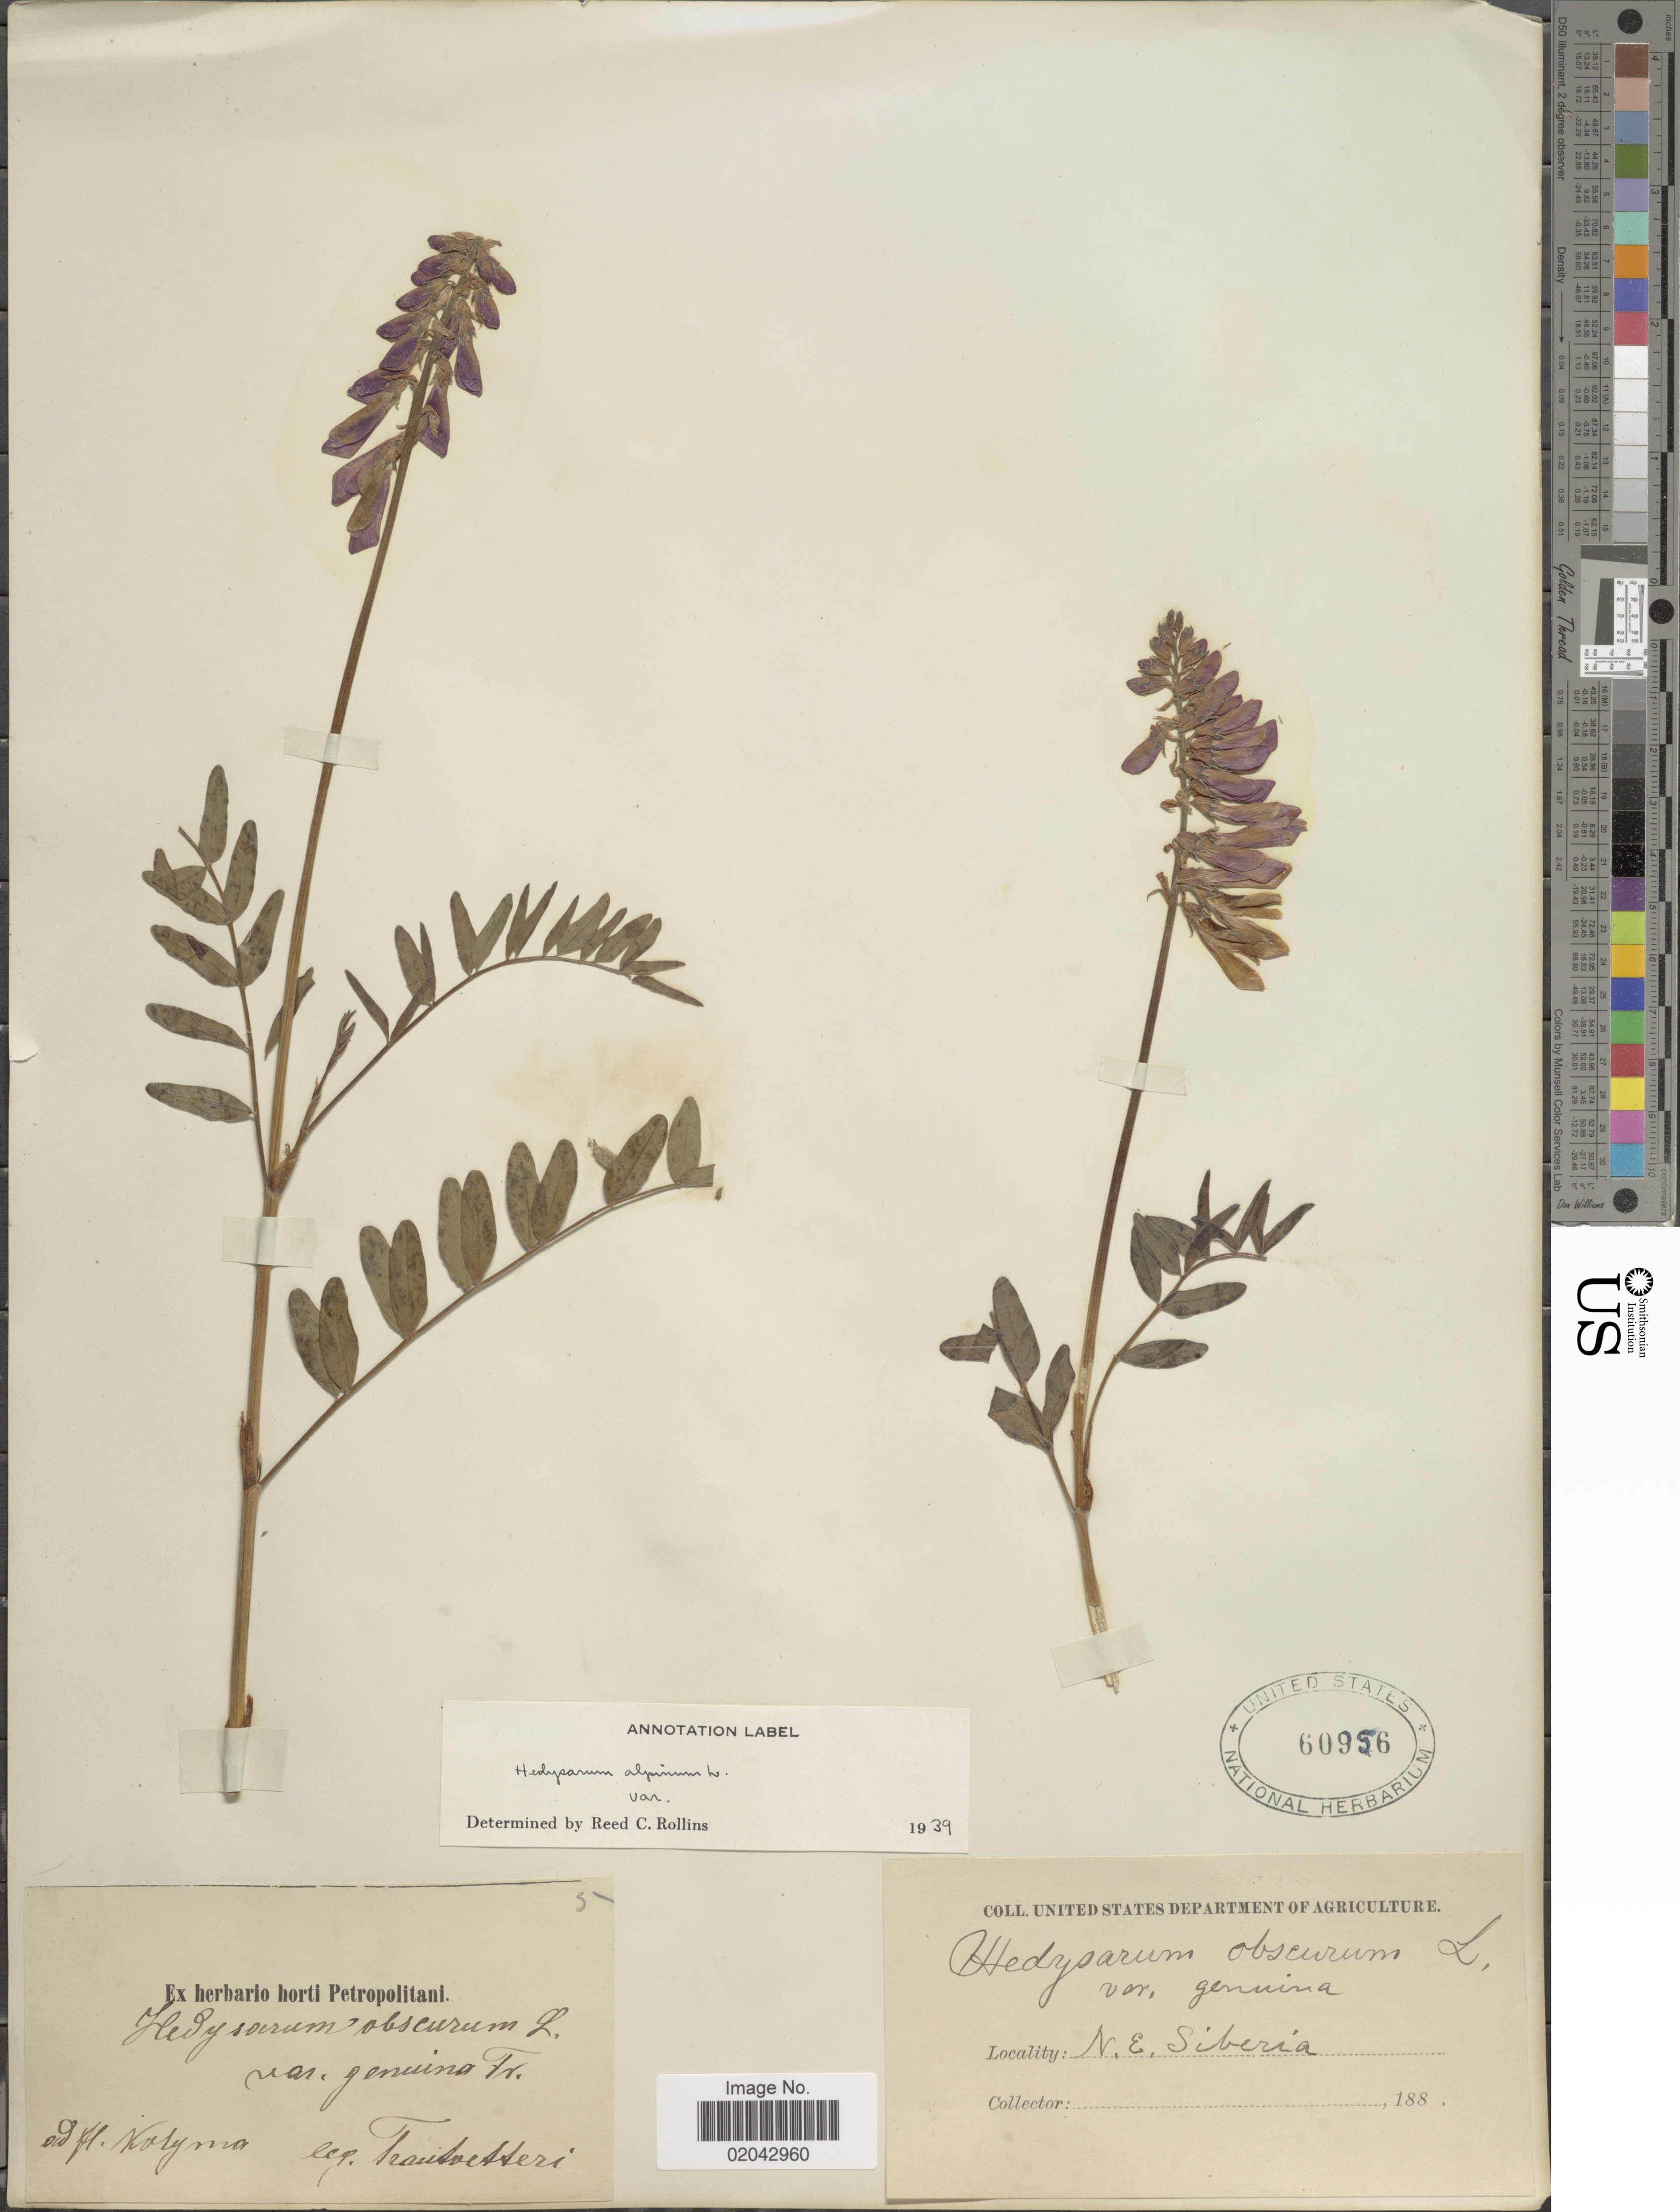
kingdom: Plantae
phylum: Tracheophyta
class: Magnoliopsida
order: Fabales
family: Fabaceae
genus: Hedysarum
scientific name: Hedysarum alpinum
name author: L.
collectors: E. R. von Trautvetter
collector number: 5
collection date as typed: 188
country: Russian Federation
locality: N.E. Siberia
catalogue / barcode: US 60956